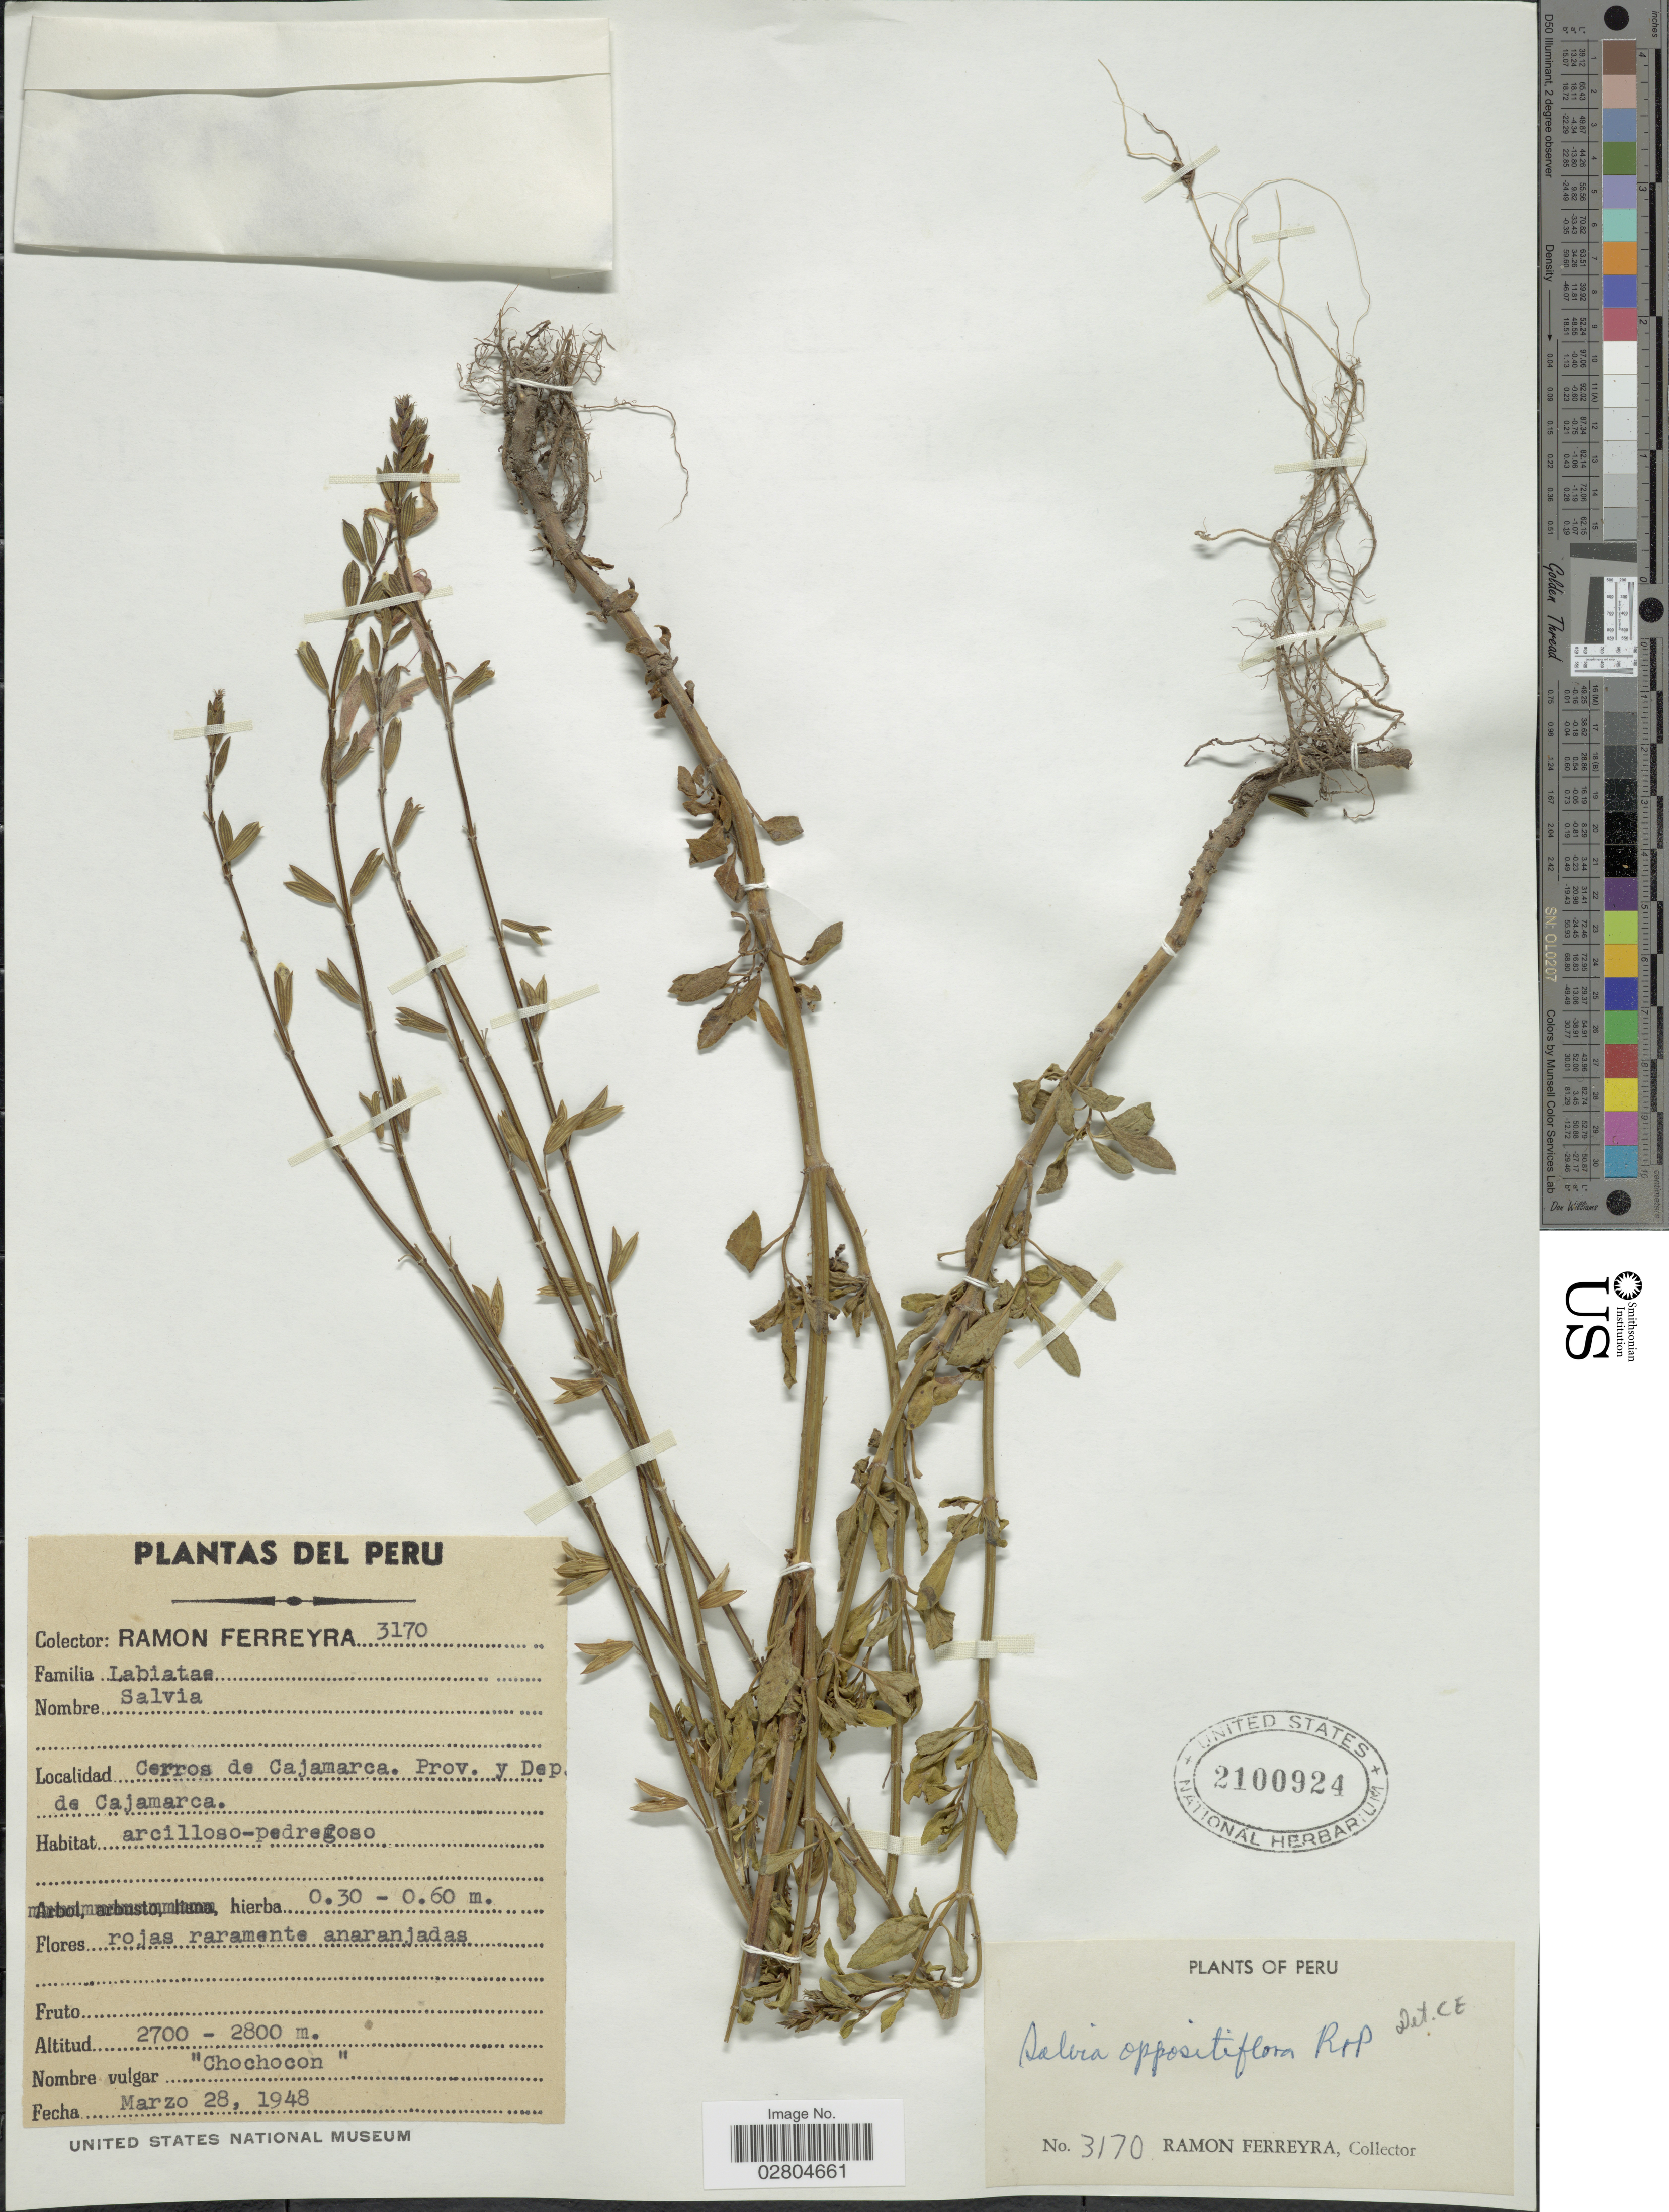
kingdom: Plantae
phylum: Tracheophyta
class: Magnoliopsida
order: Lamiales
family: Lamiaceae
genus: Salvia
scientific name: Salvia oppositiflora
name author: Ruiz & Pav.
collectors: R. A. Ferreyra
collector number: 3170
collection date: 1948-03-28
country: Peru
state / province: Cajamarca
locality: Cerros de Cajamarca. Prov. y Dep. de Cajamarca.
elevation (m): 2700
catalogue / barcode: US 2100924